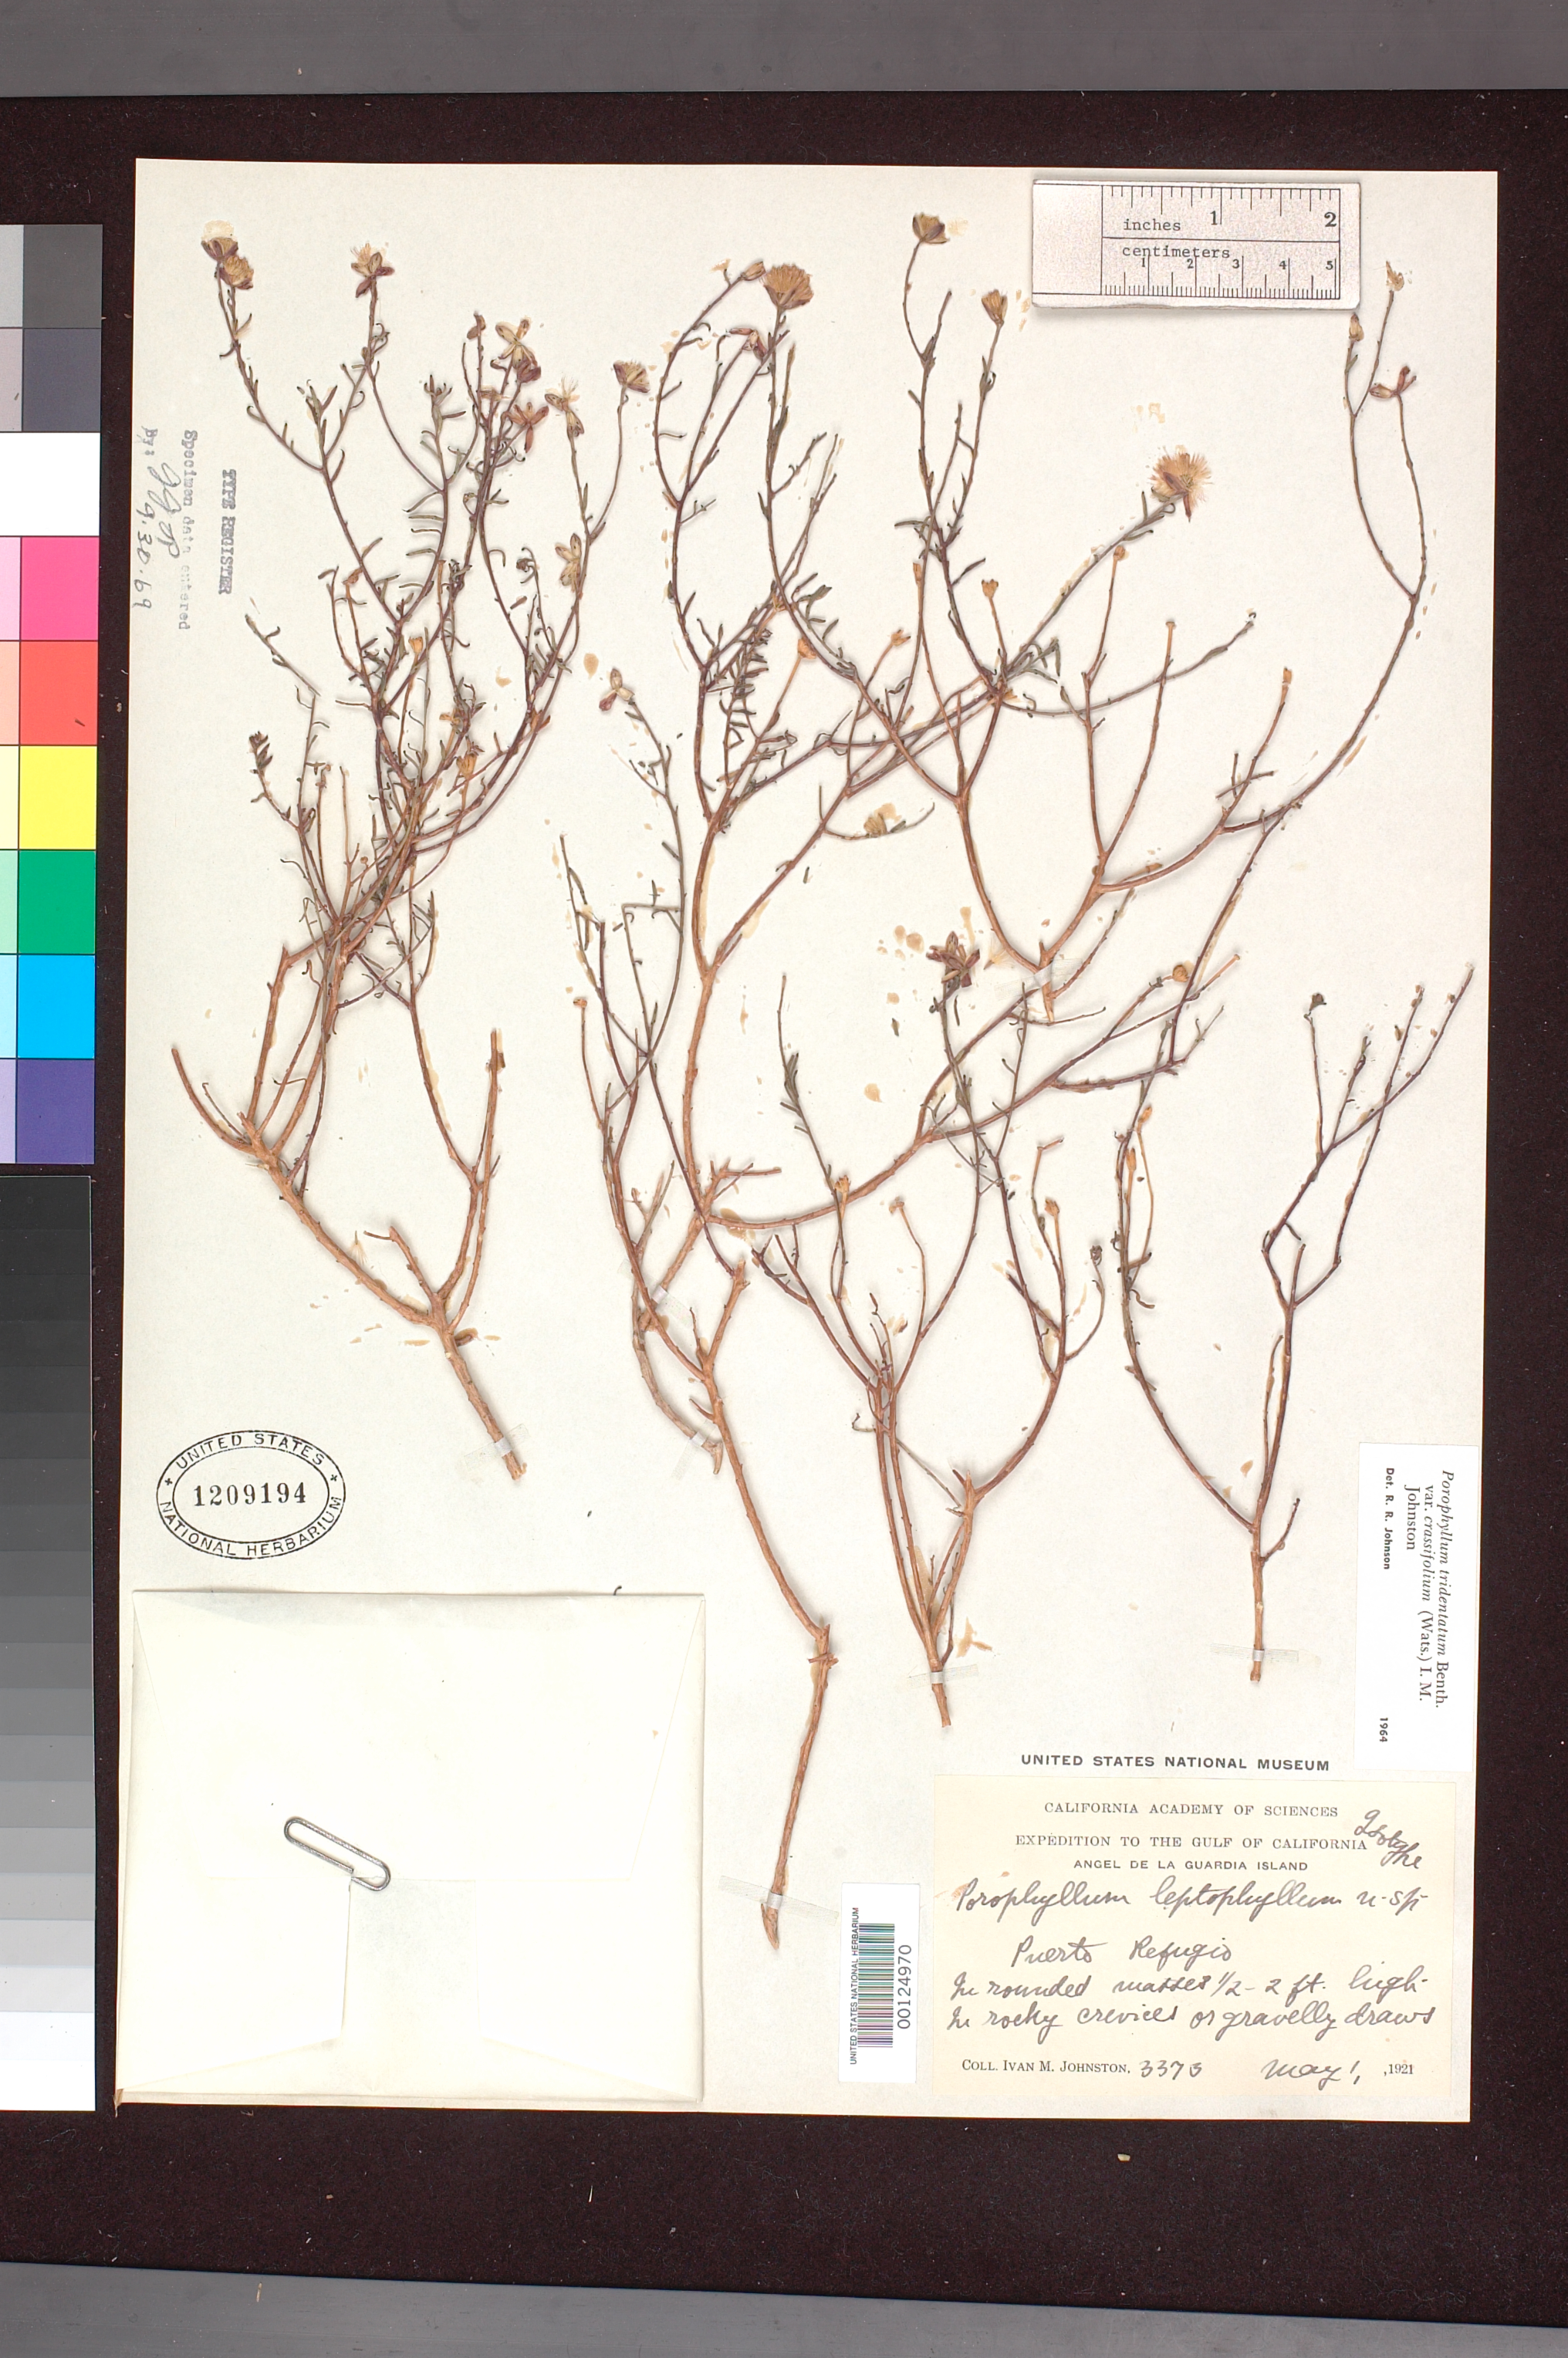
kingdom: Plantae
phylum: Tracheophyta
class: Magnoliopsida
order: Asterales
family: Asteraceae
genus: Porophyllum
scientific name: Porophyllum leptophyllum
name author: I.M. Johnst.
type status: Isotype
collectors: I.M. Johnston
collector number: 3373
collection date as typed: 01 May 1921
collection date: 1921-05-01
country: Mexico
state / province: Baja California Norte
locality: Puerto Refugio.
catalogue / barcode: US 1209194